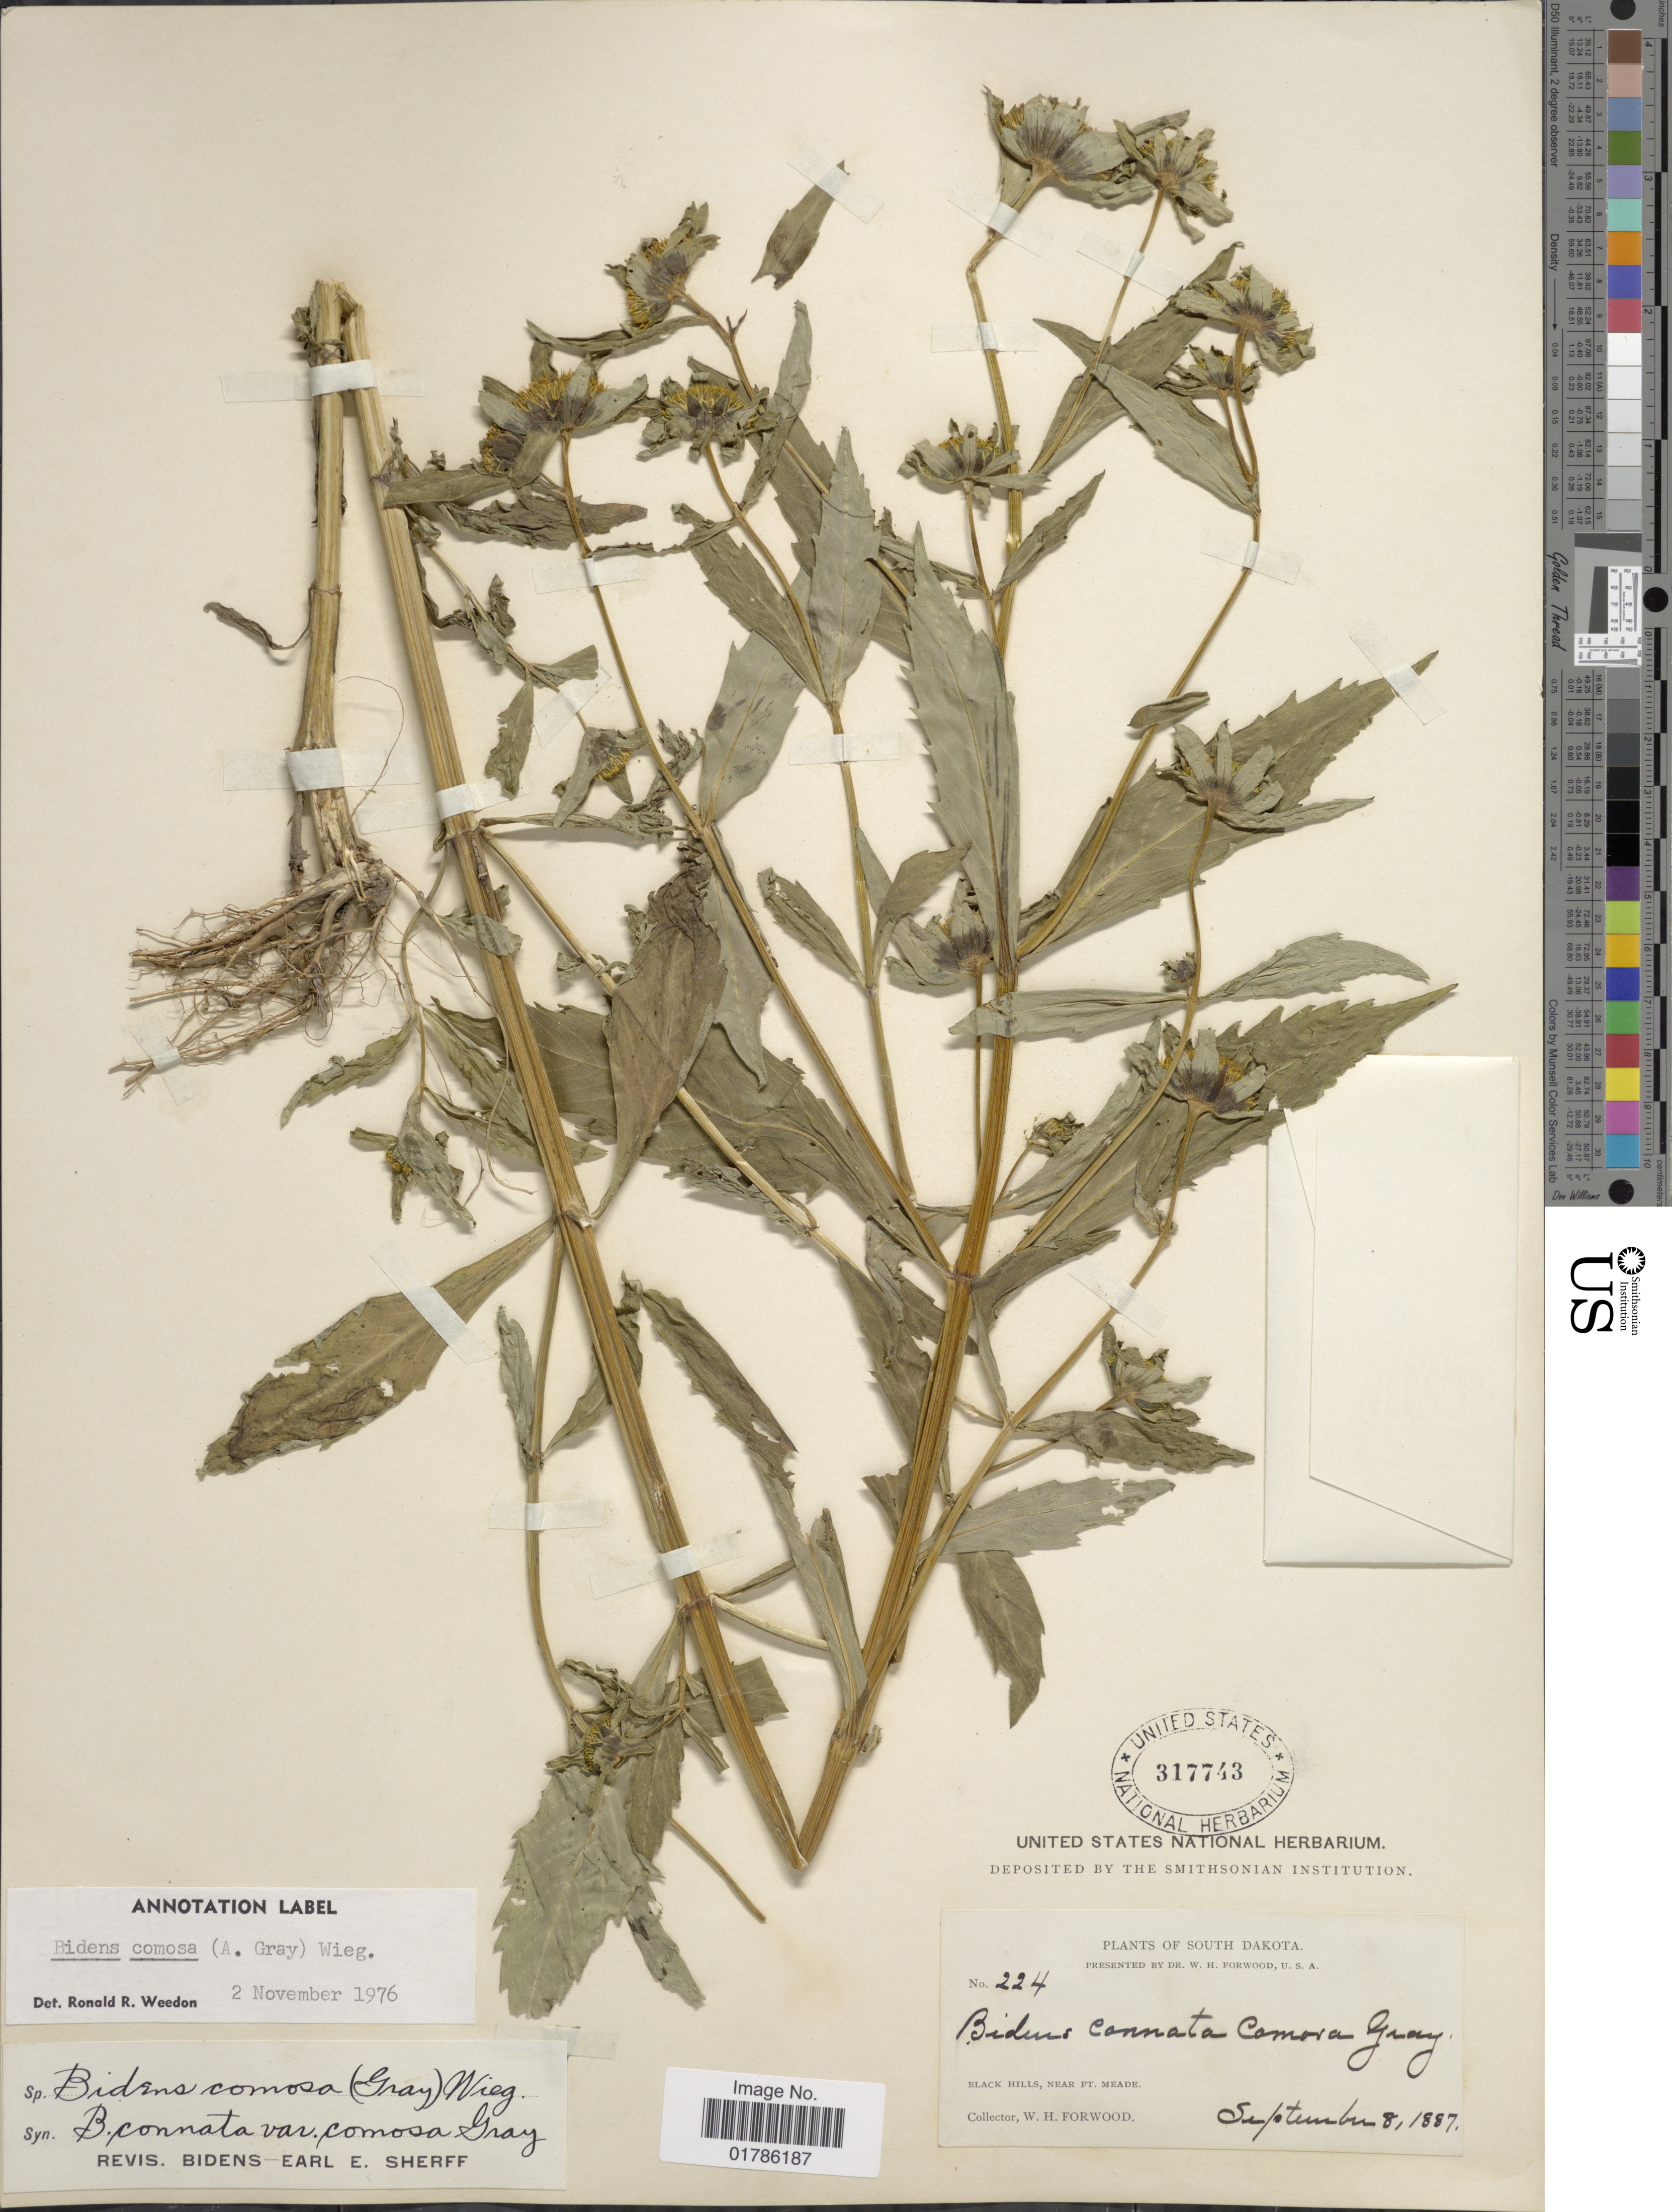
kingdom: Plantae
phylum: Tracheophyta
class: Magnoliopsida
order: Asterales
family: Asteraceae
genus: Bidens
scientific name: Bidens comosa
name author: (A. Gray) Wiegand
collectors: W. Forwood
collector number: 224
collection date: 1887-09-08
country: United States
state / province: South Dakota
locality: Black Hills, near Ft. Meade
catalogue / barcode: US 317743